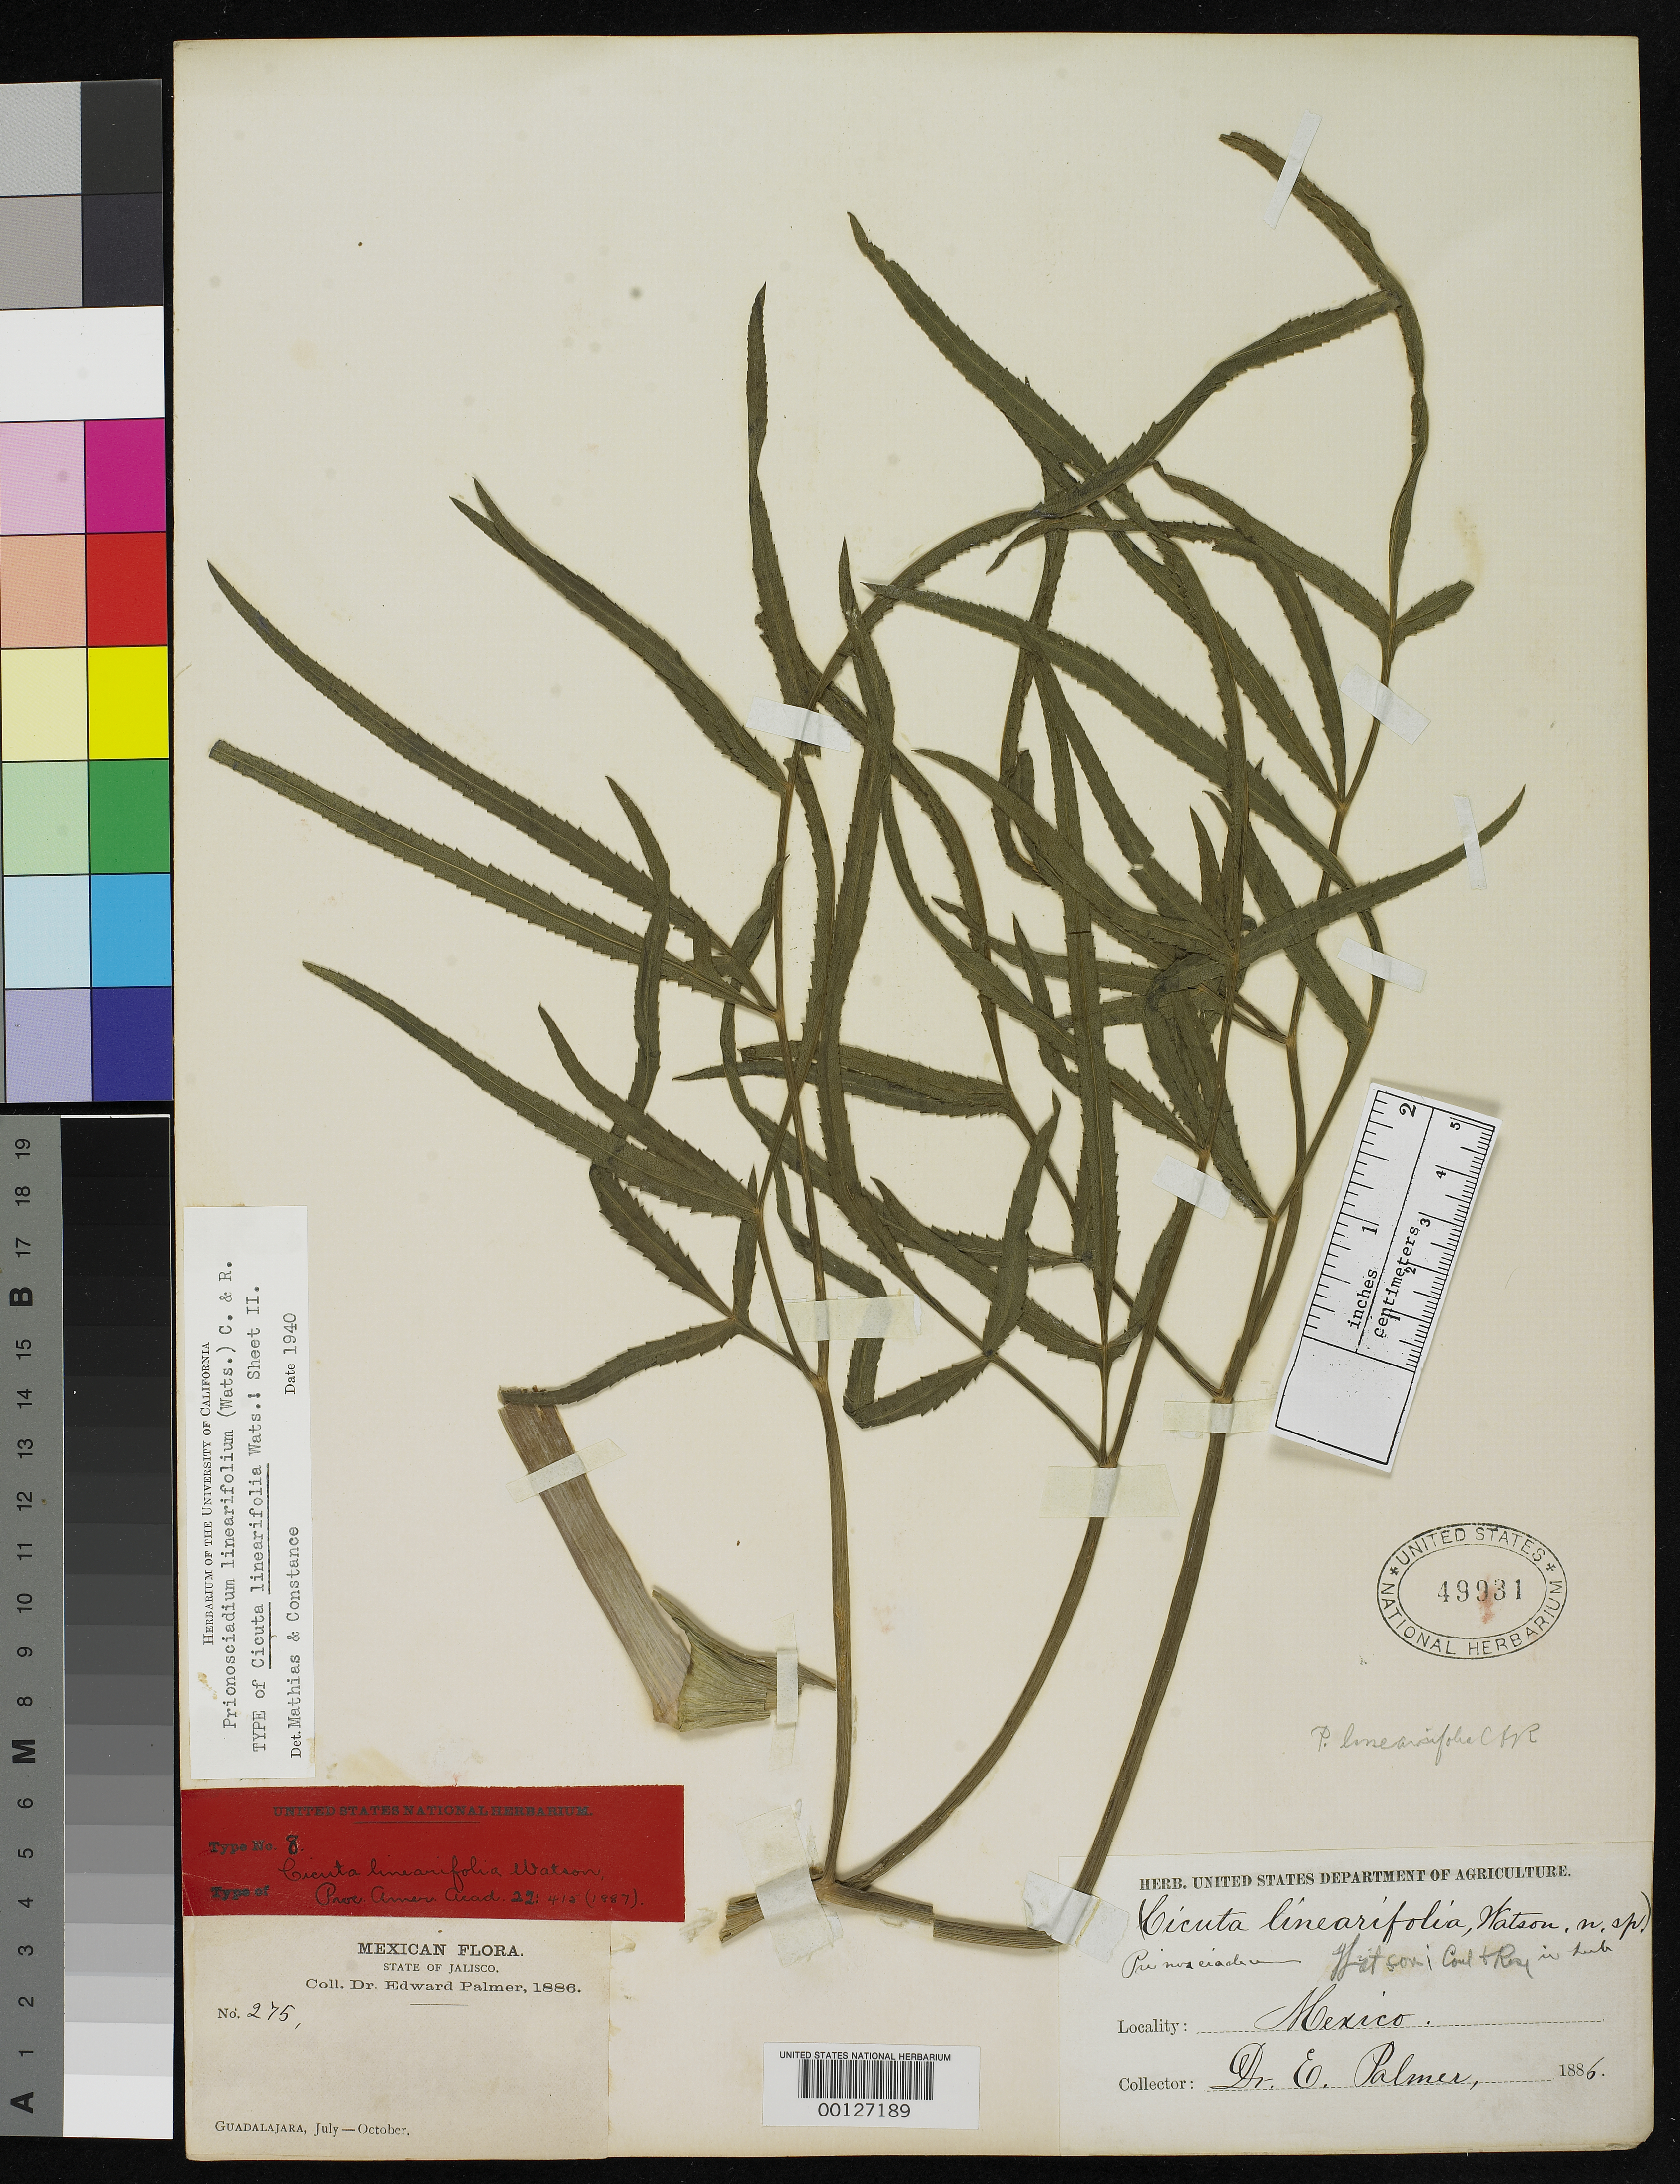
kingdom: Plantae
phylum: Tracheophyta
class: Magnoliopsida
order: Apiales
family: Apiaceae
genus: Cicuta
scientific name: Cicuta linearifolia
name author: S. Watson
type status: Holotype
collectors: E. Palmer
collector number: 275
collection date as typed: Jul 1886 to -- Oct 1886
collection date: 1886-07/1886-10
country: Mexico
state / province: Jalisco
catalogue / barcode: US 49931